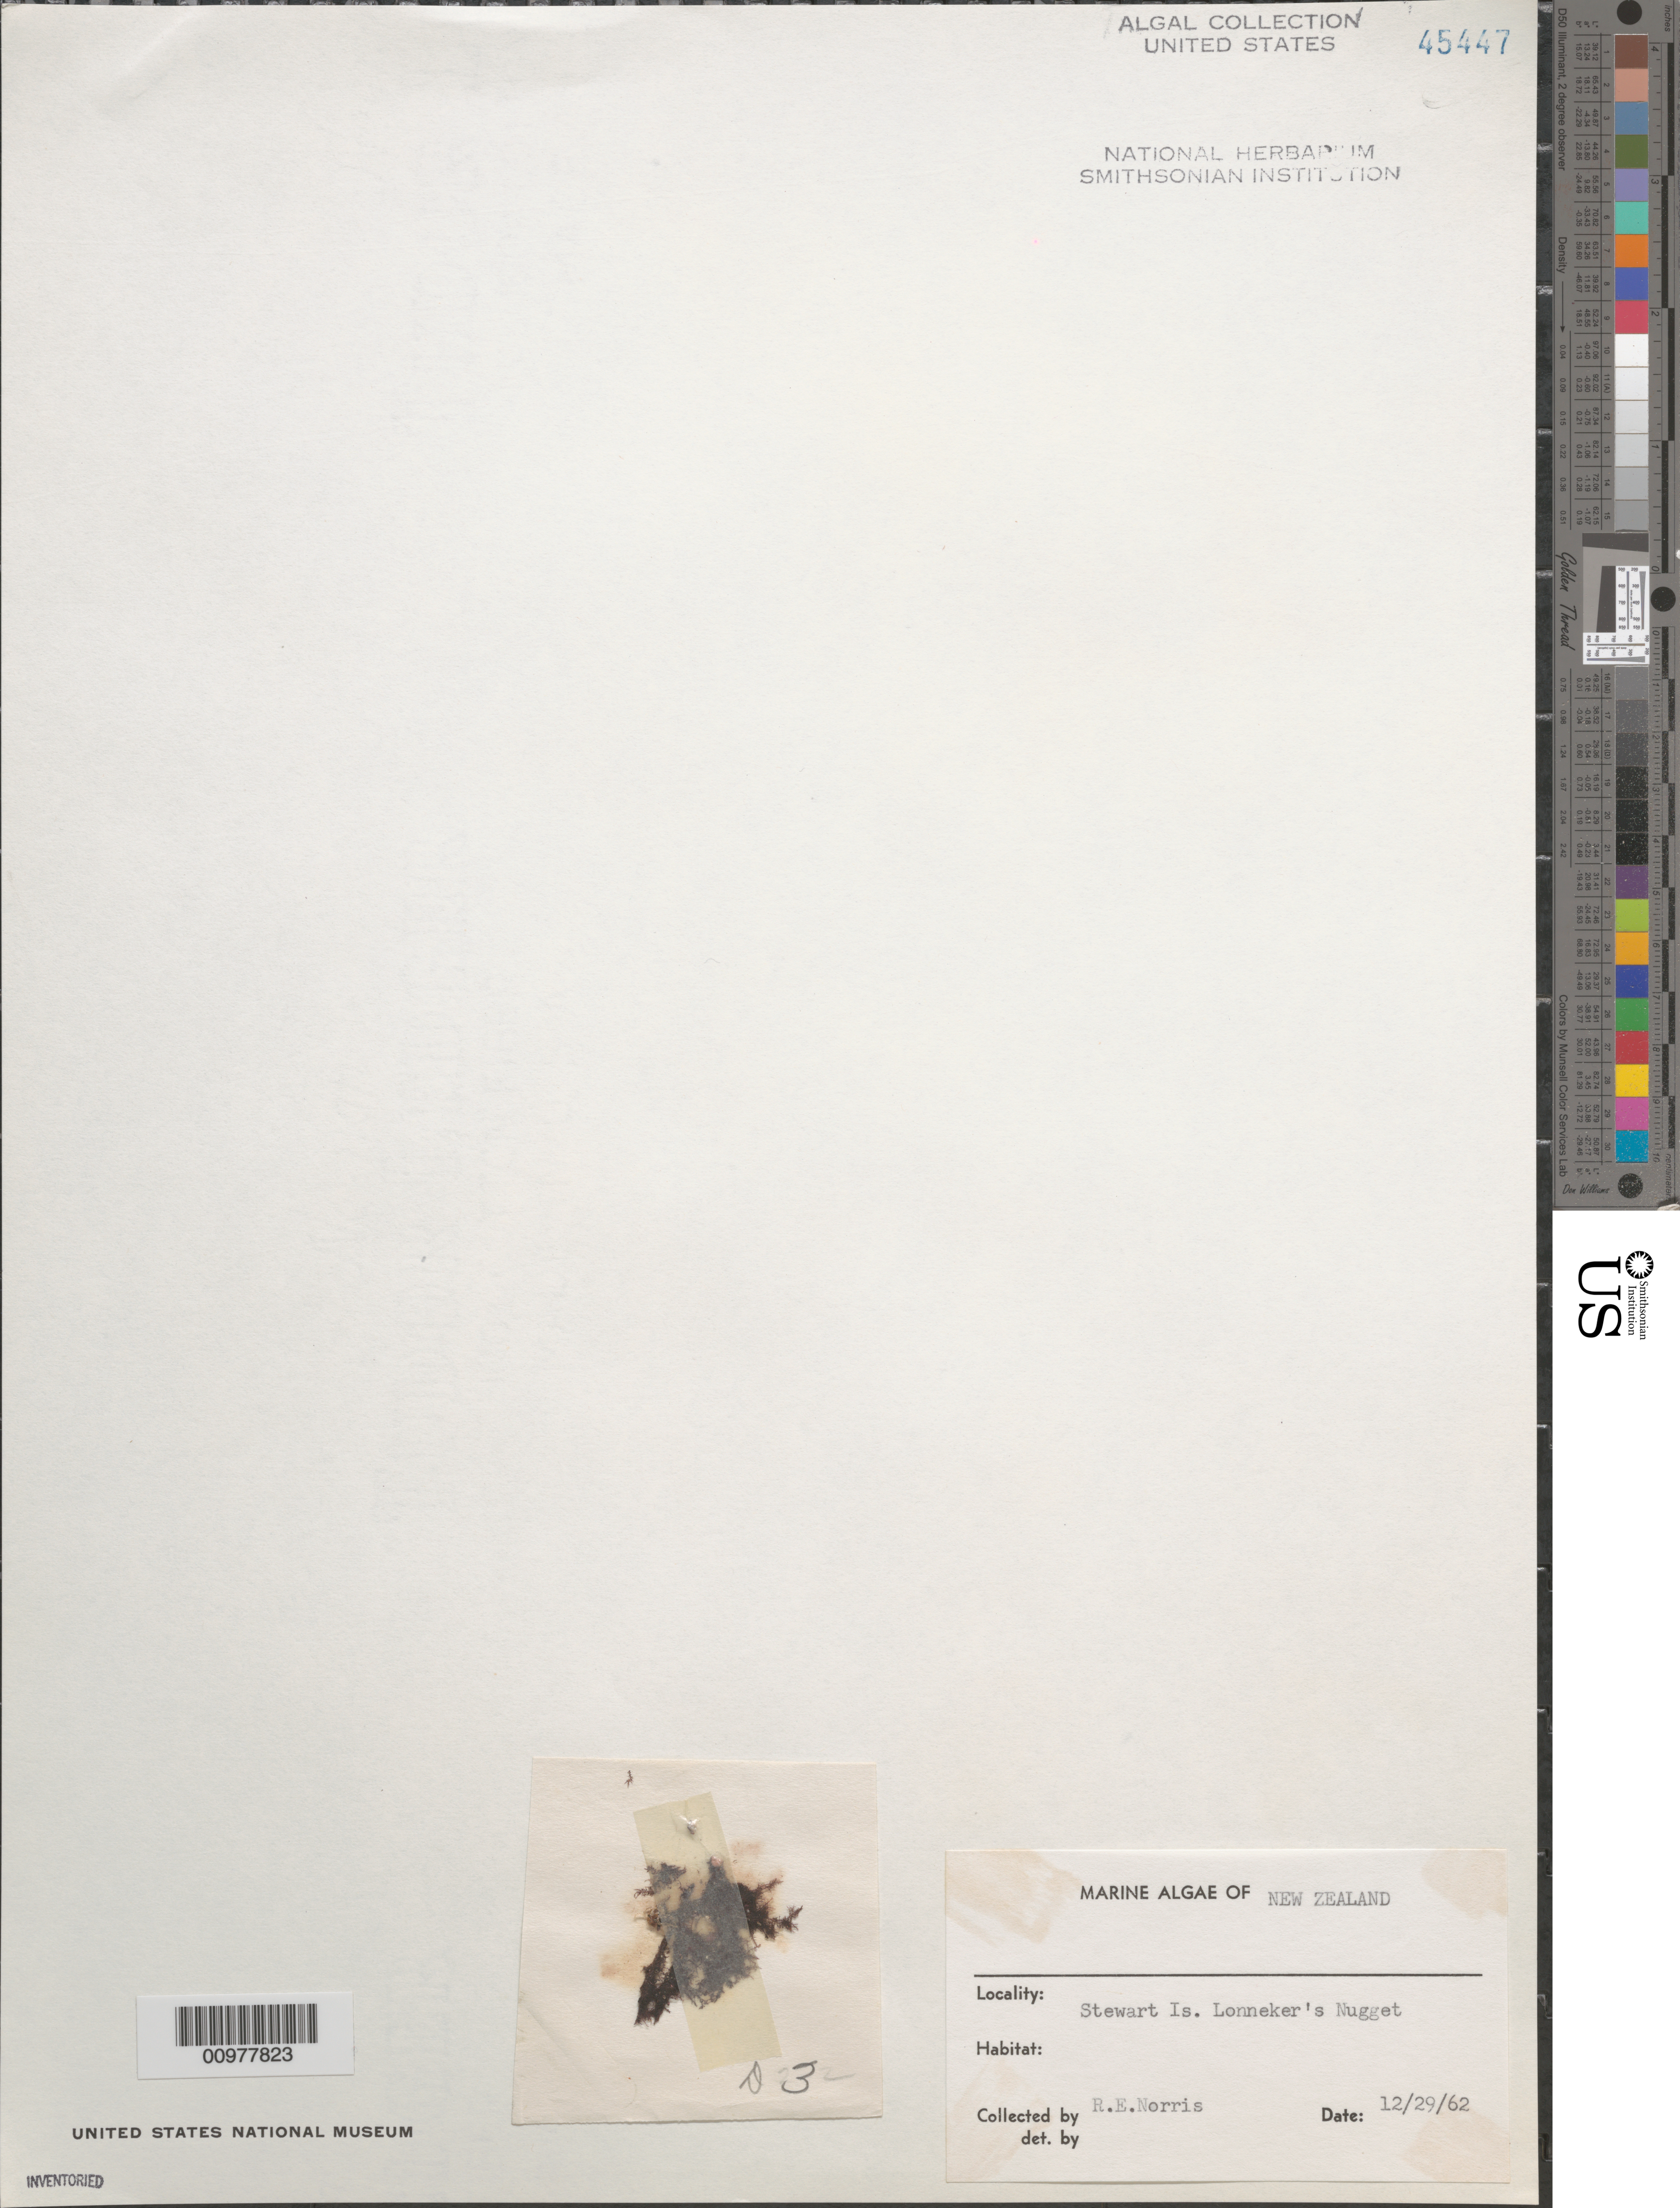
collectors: R. E. Norris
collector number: D-3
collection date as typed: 29 Dec 1962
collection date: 1962-12-29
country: New Zealand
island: Stewart Island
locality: Lonneker's Nugget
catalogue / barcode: US 45447